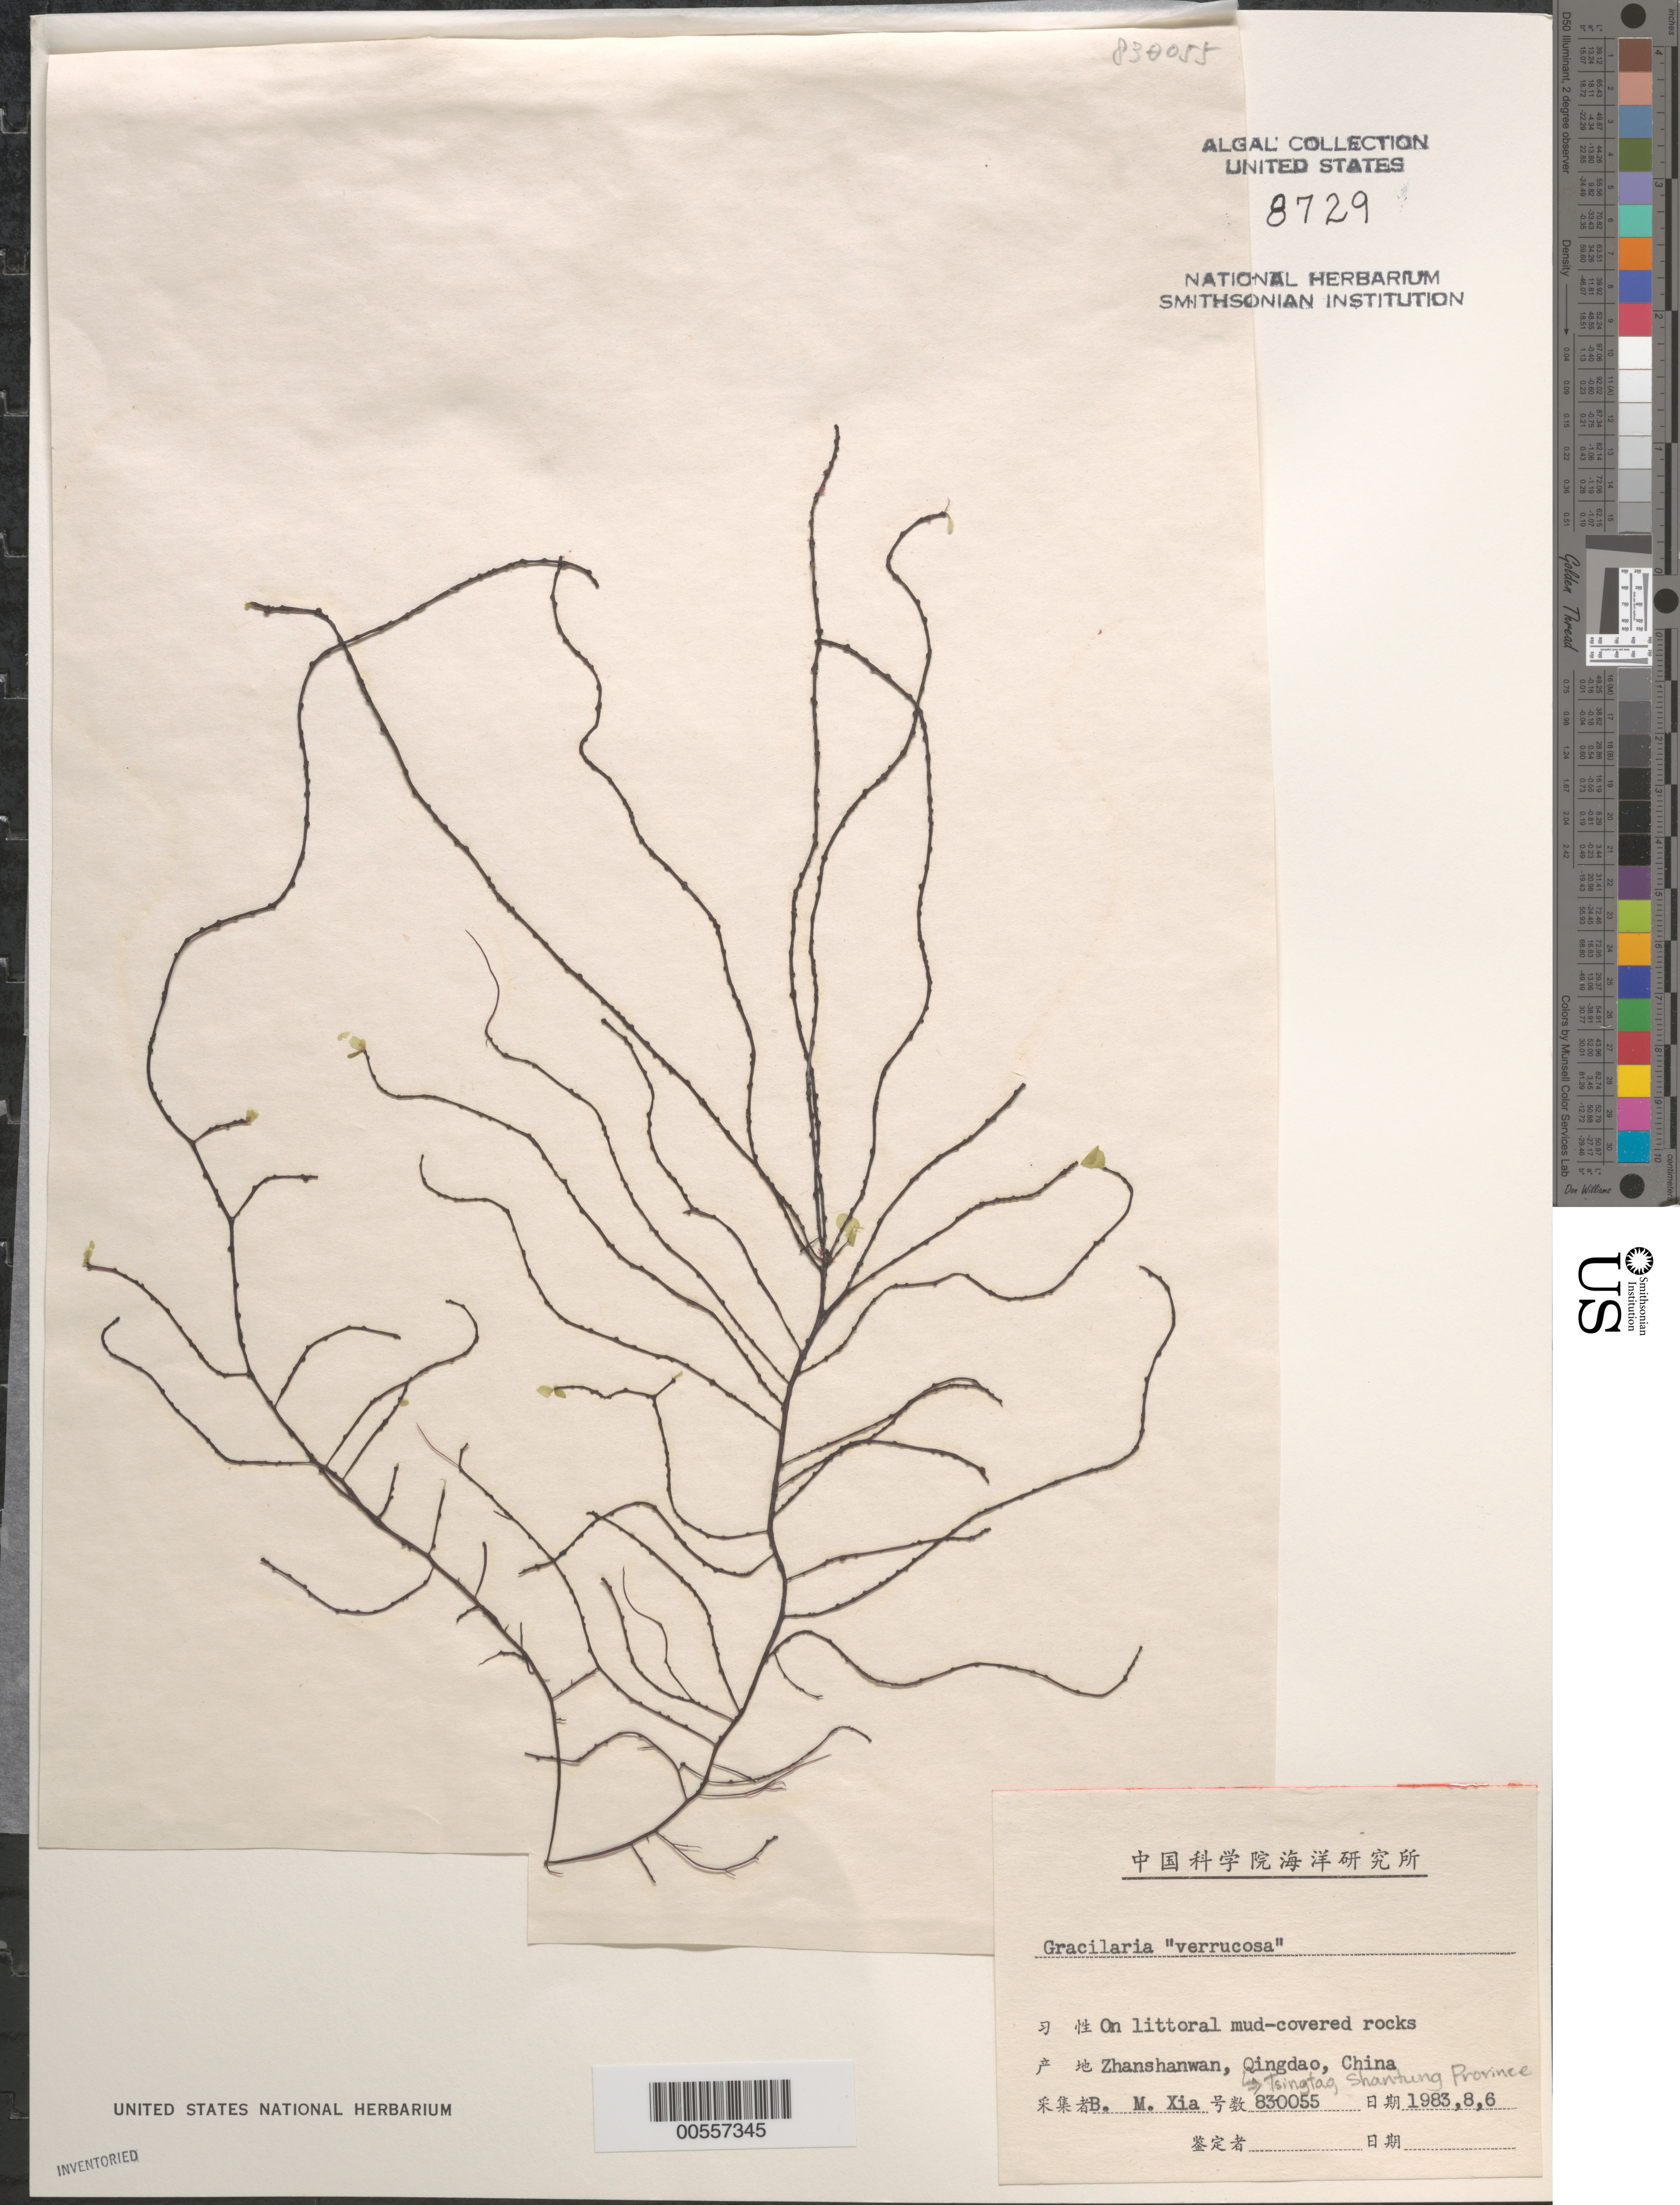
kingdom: Plantae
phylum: Rhodophyta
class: Florideophyceae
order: Gracilariales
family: Gracilariaceae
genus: Gracilariopsis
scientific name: Gracilariopsis longissima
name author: (S.G. Gmel.) Steentoft et al.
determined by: Algae name updating Project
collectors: B. Xia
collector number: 83-0055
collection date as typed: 06 Aug 1983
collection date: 1983-08-06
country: China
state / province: Shandong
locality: Zhanshanwan, Qingdao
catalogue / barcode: US 8729